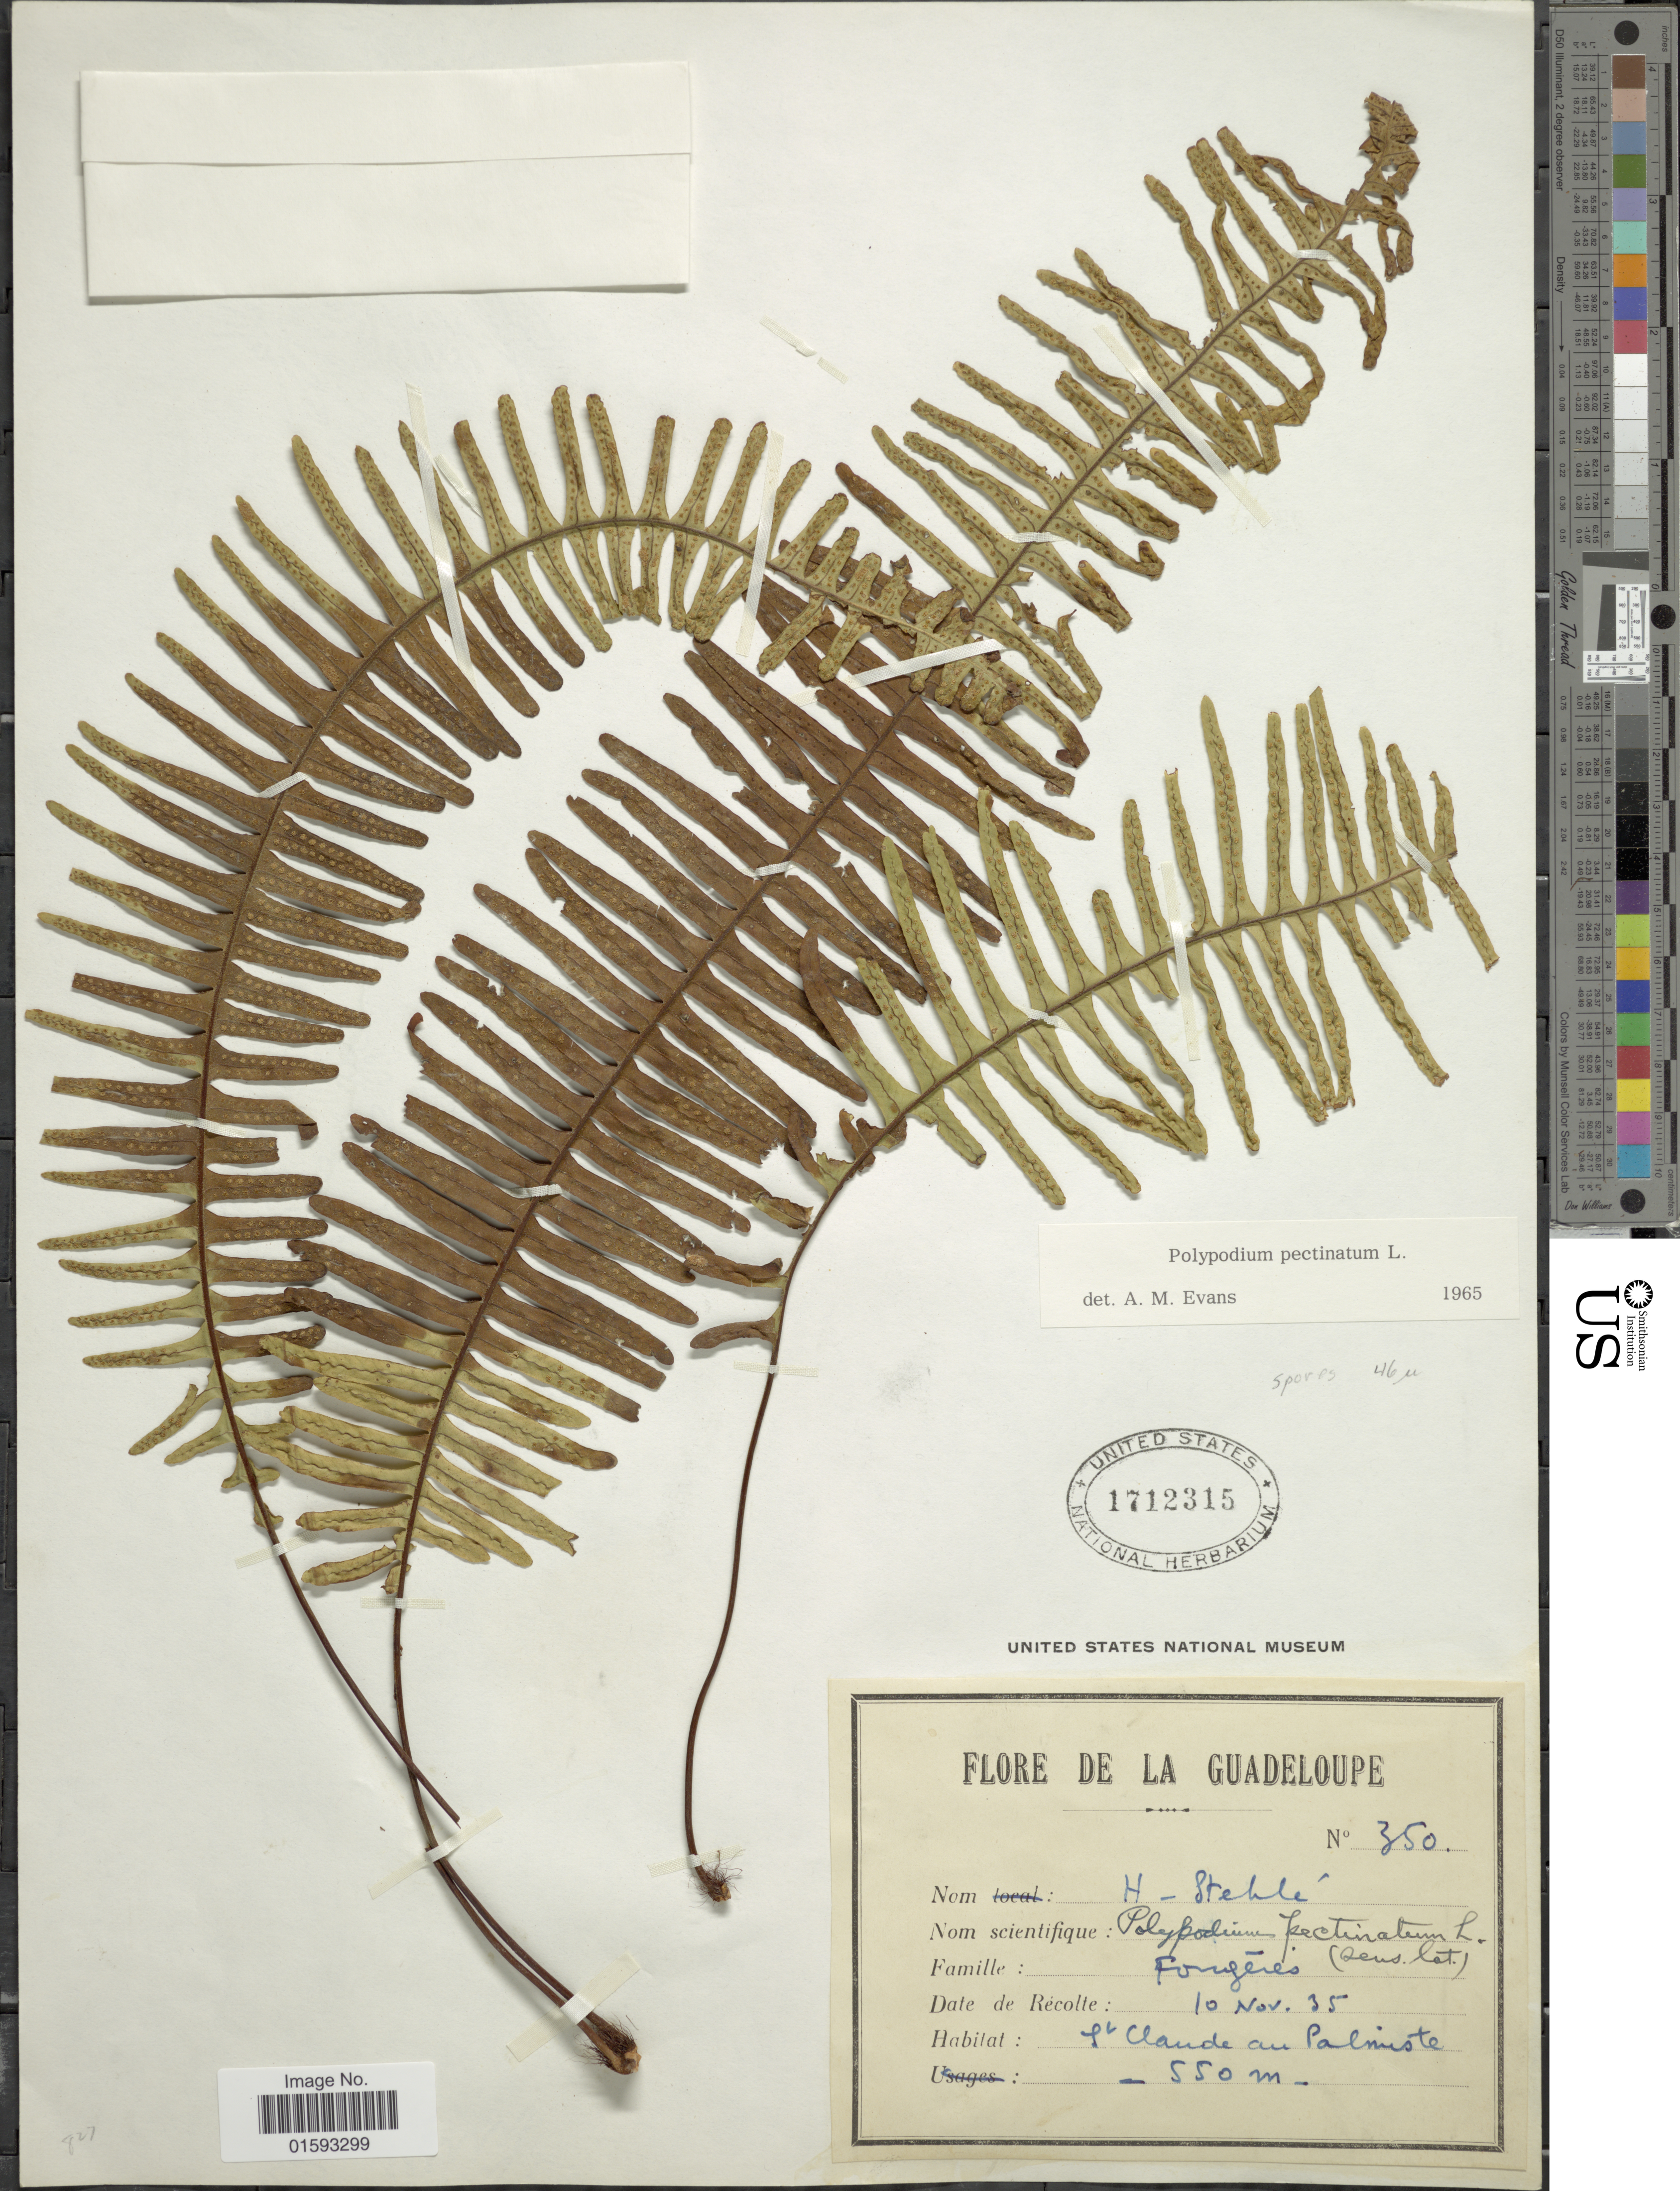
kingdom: Plantae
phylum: Tracheophyta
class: Polypodiopsida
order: Polypodiales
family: Polypodiaceae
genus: Pecluma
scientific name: Pecluma pectinata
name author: (L.) M.G. Price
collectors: H. Stehlé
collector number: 350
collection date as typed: Transcribed d/m/y: 10/11/35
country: Guadeloupe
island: Leeward Is.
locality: St. Claude au Palmiste.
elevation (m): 550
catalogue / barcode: US 1712315